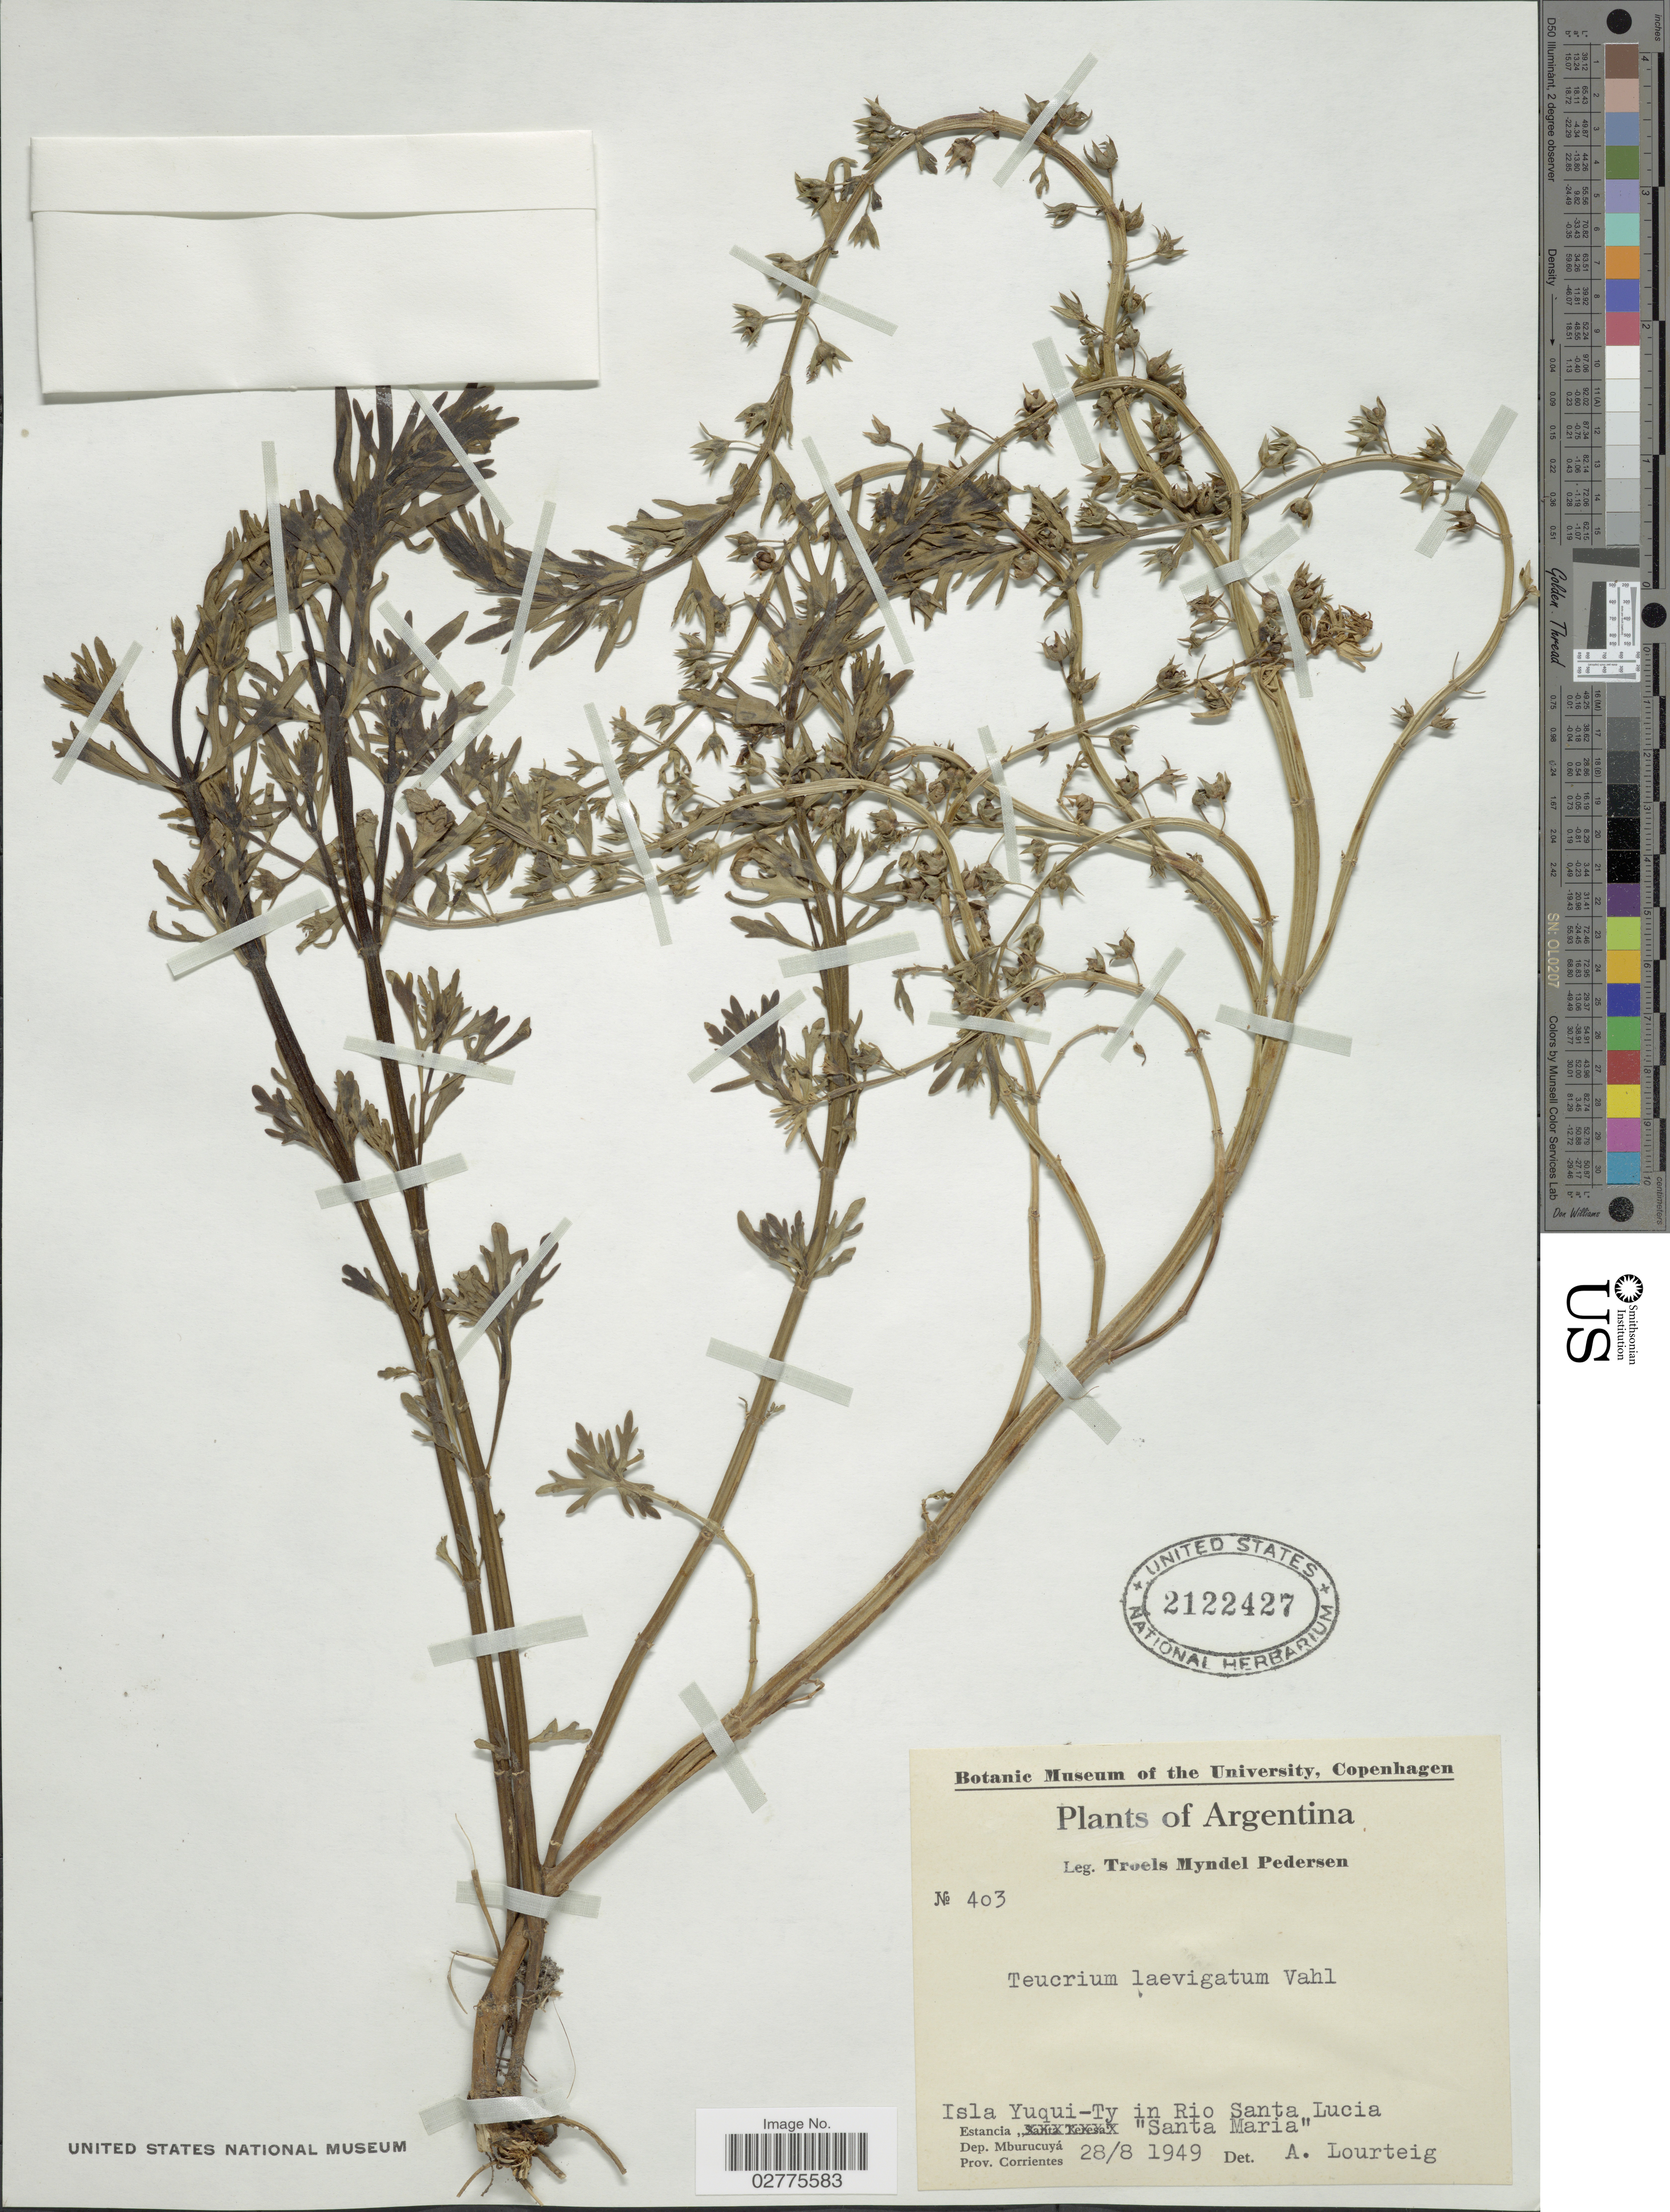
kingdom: Plantae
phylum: Tracheophyta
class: Magnoliopsida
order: Lamiales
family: Lamiaceae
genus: Teucrium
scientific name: Teucrium vesicarium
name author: Mill.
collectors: T. Pederson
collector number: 403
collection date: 1949-08-28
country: Argentina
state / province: Corrientes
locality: Isla Yuqui-Ty in Rio Santa Lucia, Estancia "Santa Maria", Dep. Mburucuyá, Prov. Corrientes.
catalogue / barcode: US 2122427